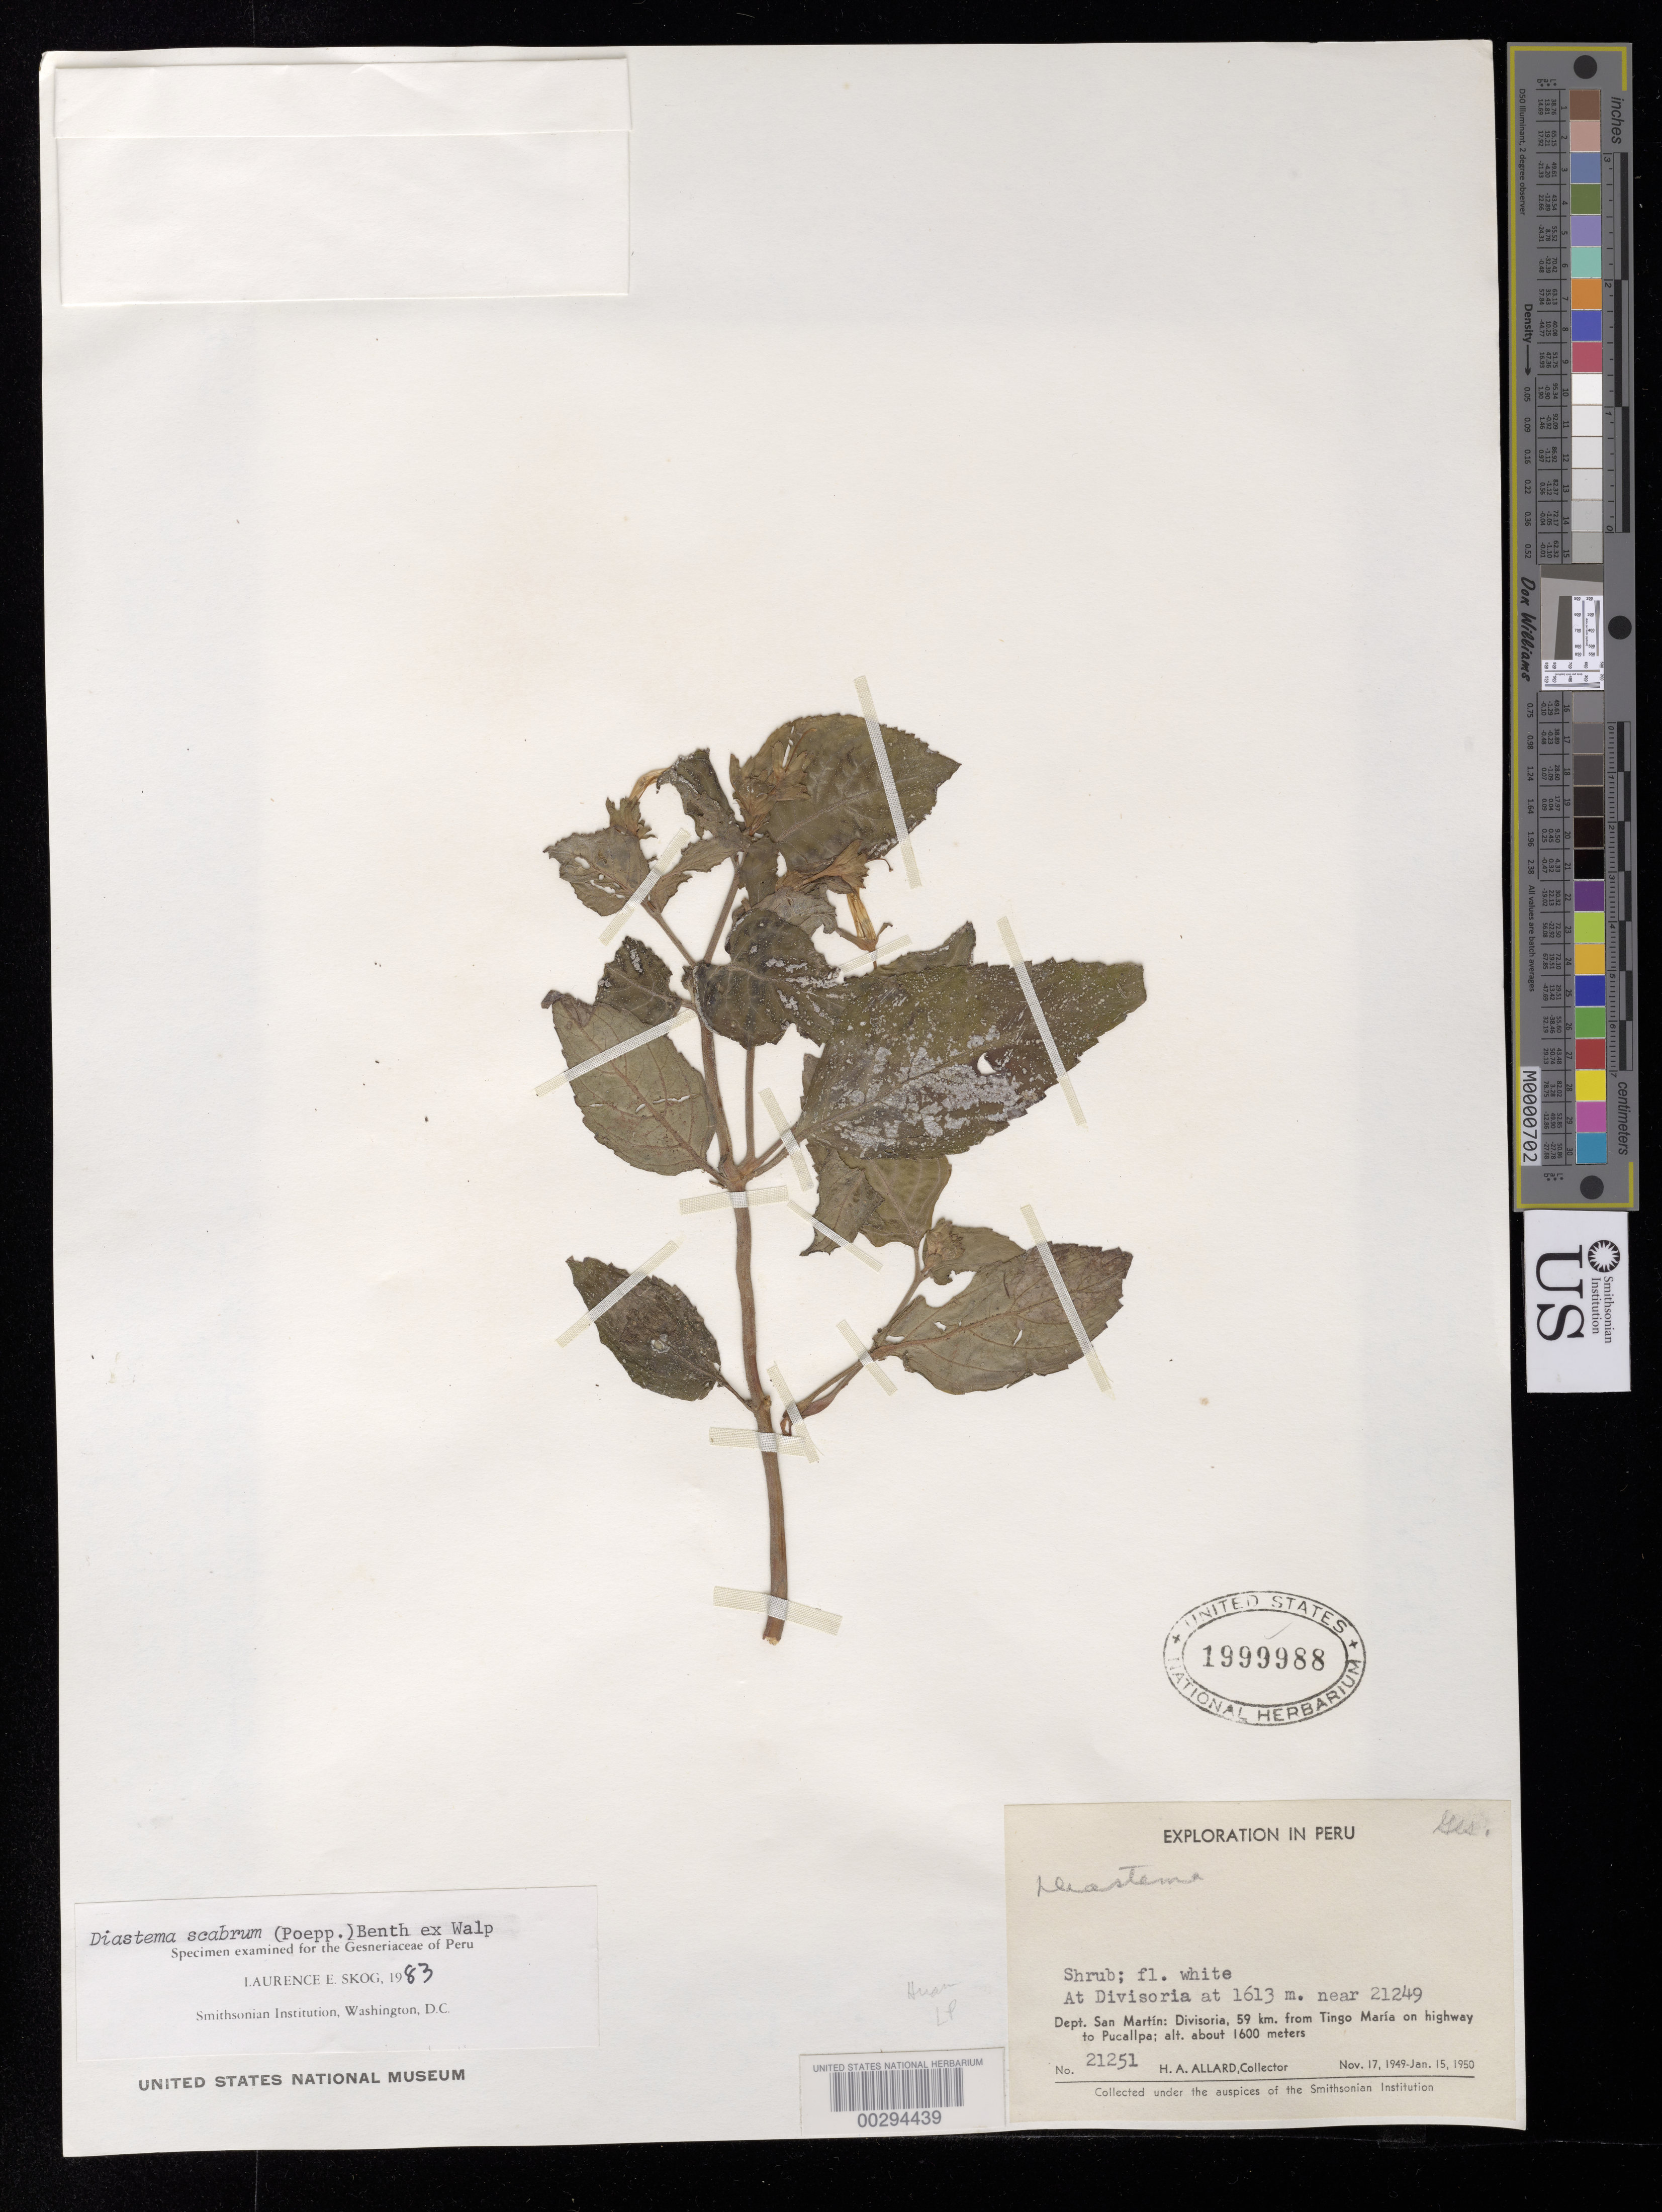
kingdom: Plantae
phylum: Tracheophyta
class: Magnoliopsida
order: Lamiales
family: Gesneriaceae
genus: Diastema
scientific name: Diastema scabrum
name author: (Poepp.) Benth. ex Walp.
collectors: H. A. Allard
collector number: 21251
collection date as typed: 1949-50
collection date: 1949/1950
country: Peru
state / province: San Martín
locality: At Divisoria, near HAA #...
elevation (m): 1613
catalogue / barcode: US 1999988